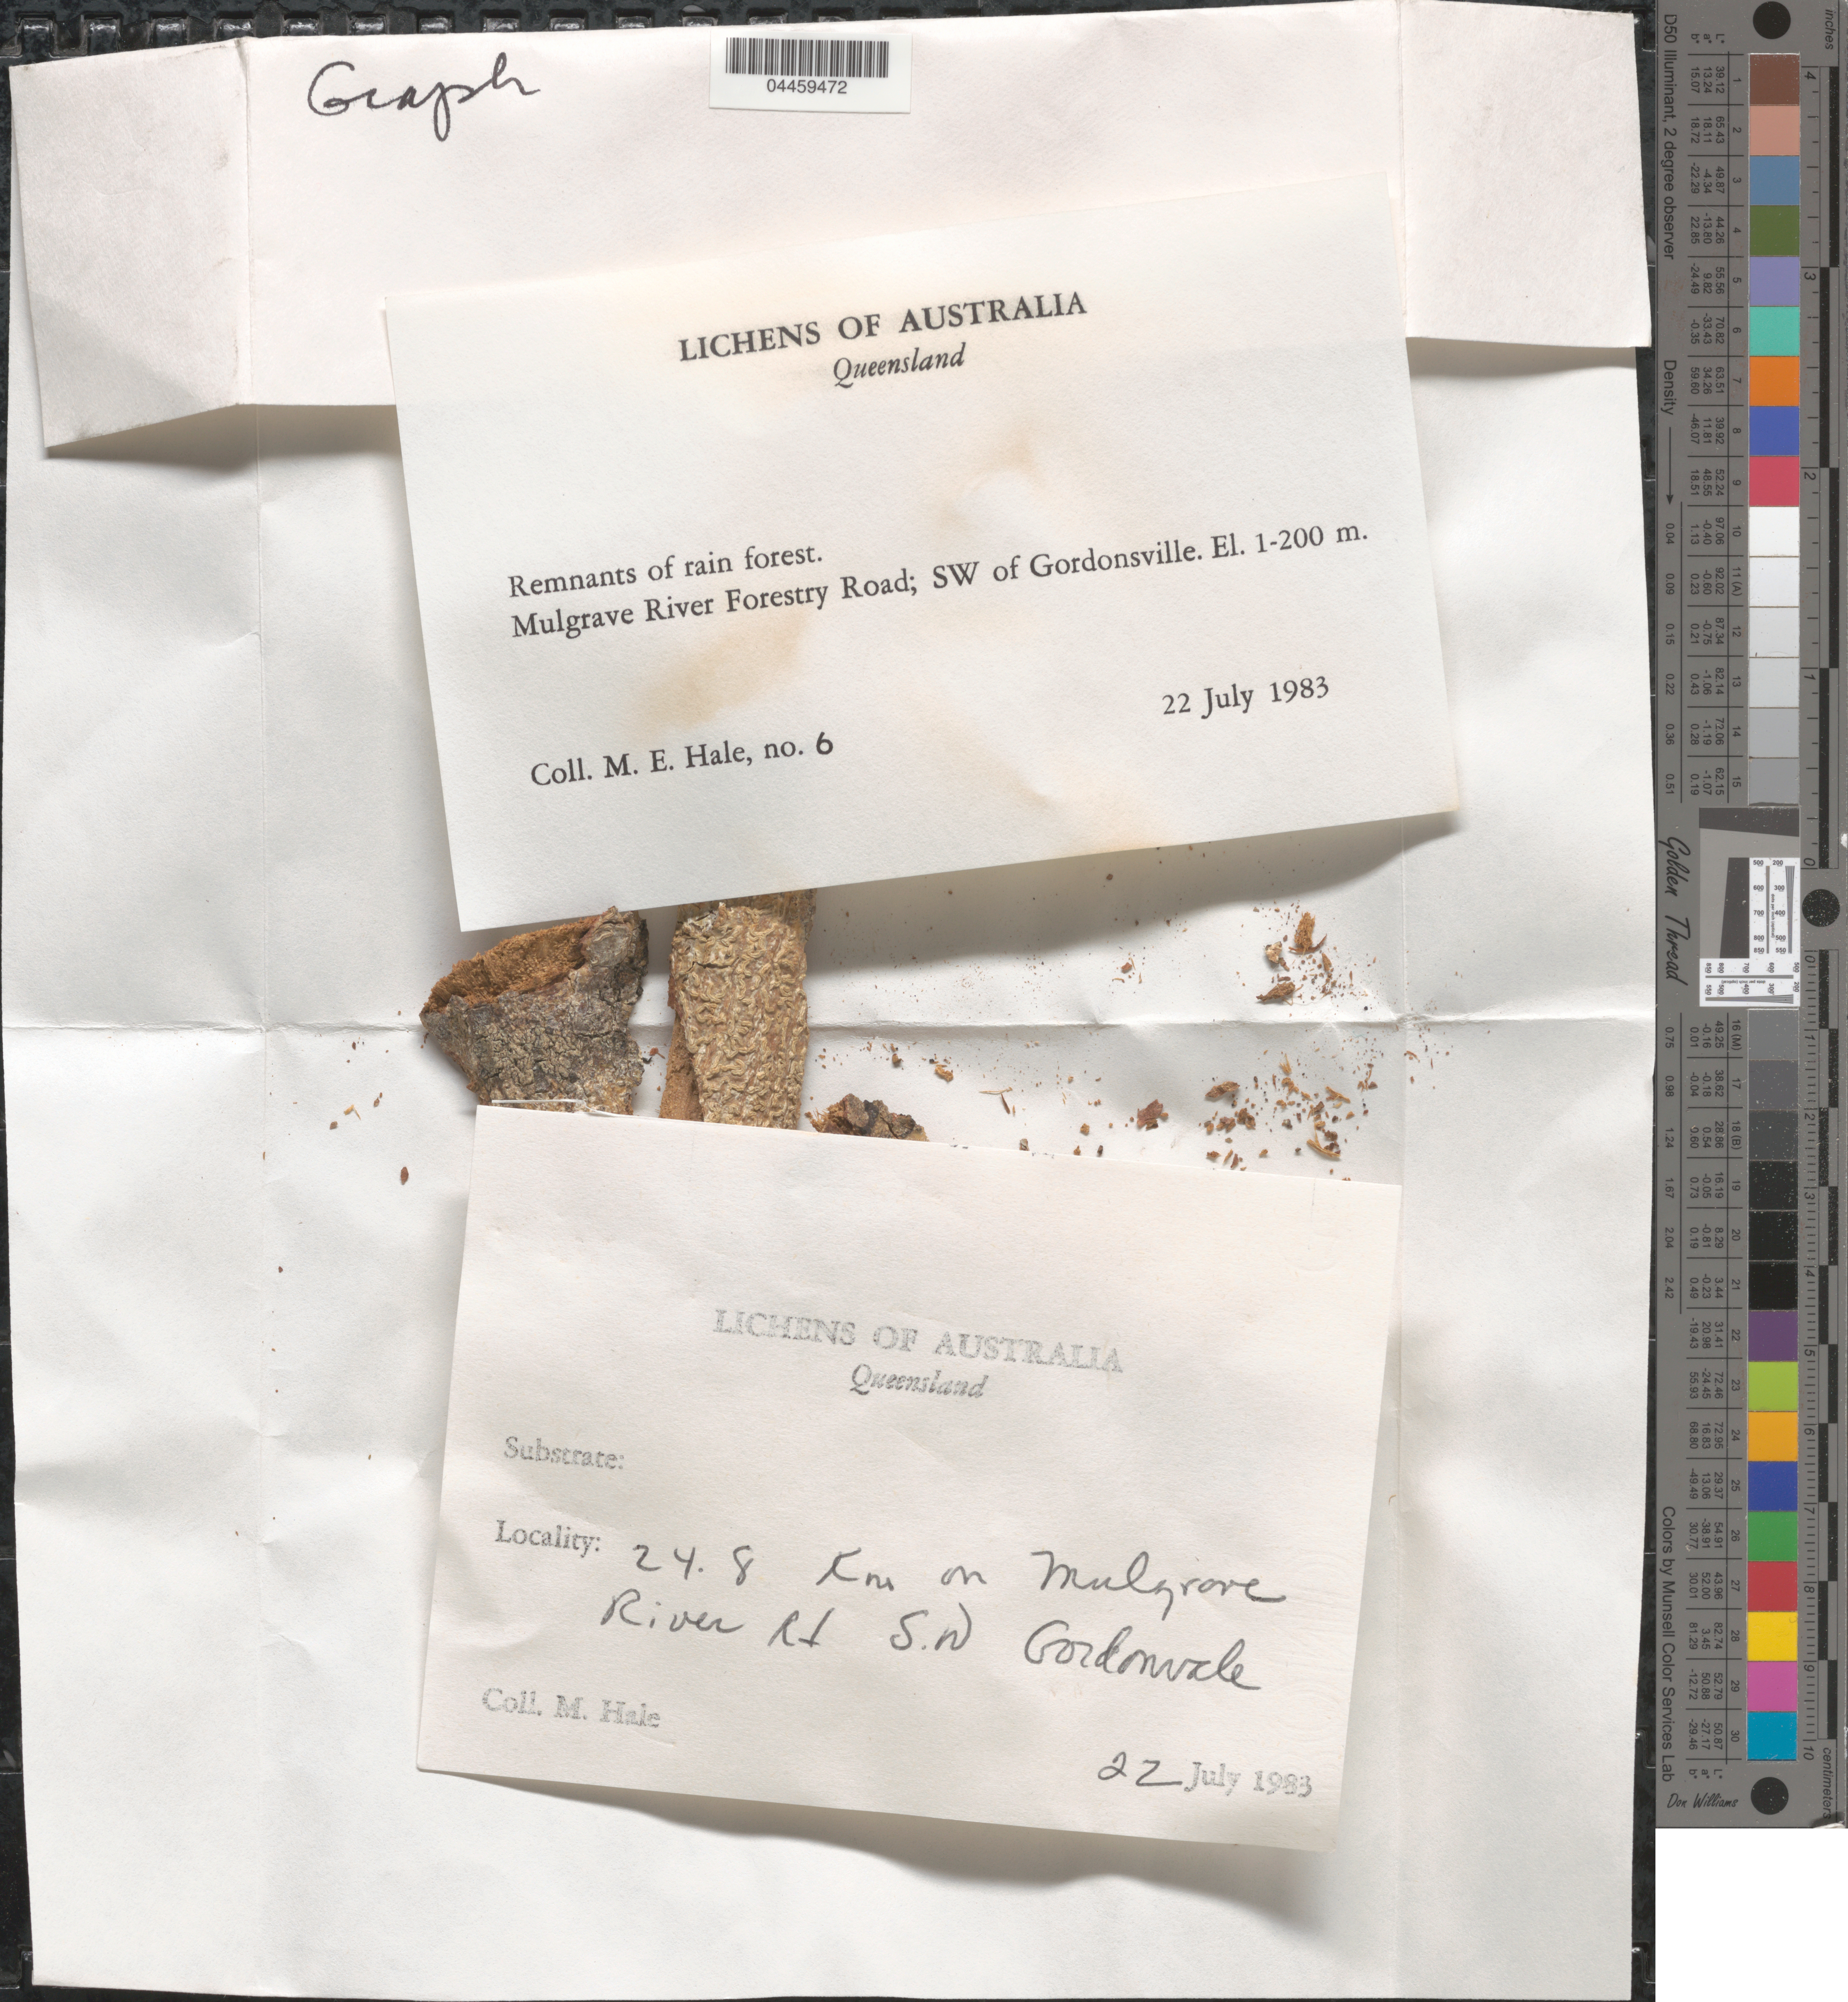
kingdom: Fungi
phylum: Ascomycota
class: Lecanoromycetes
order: Ostropales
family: Graphidaceae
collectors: M. Hale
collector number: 6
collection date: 1983-07-22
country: Australia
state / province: Queensland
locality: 24.8 Km on Maulgrave River Rd S.W Gordonsville. Remnants of rain forest. Mulgrave River Forestry Road; SW of Gordonsville.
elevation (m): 1